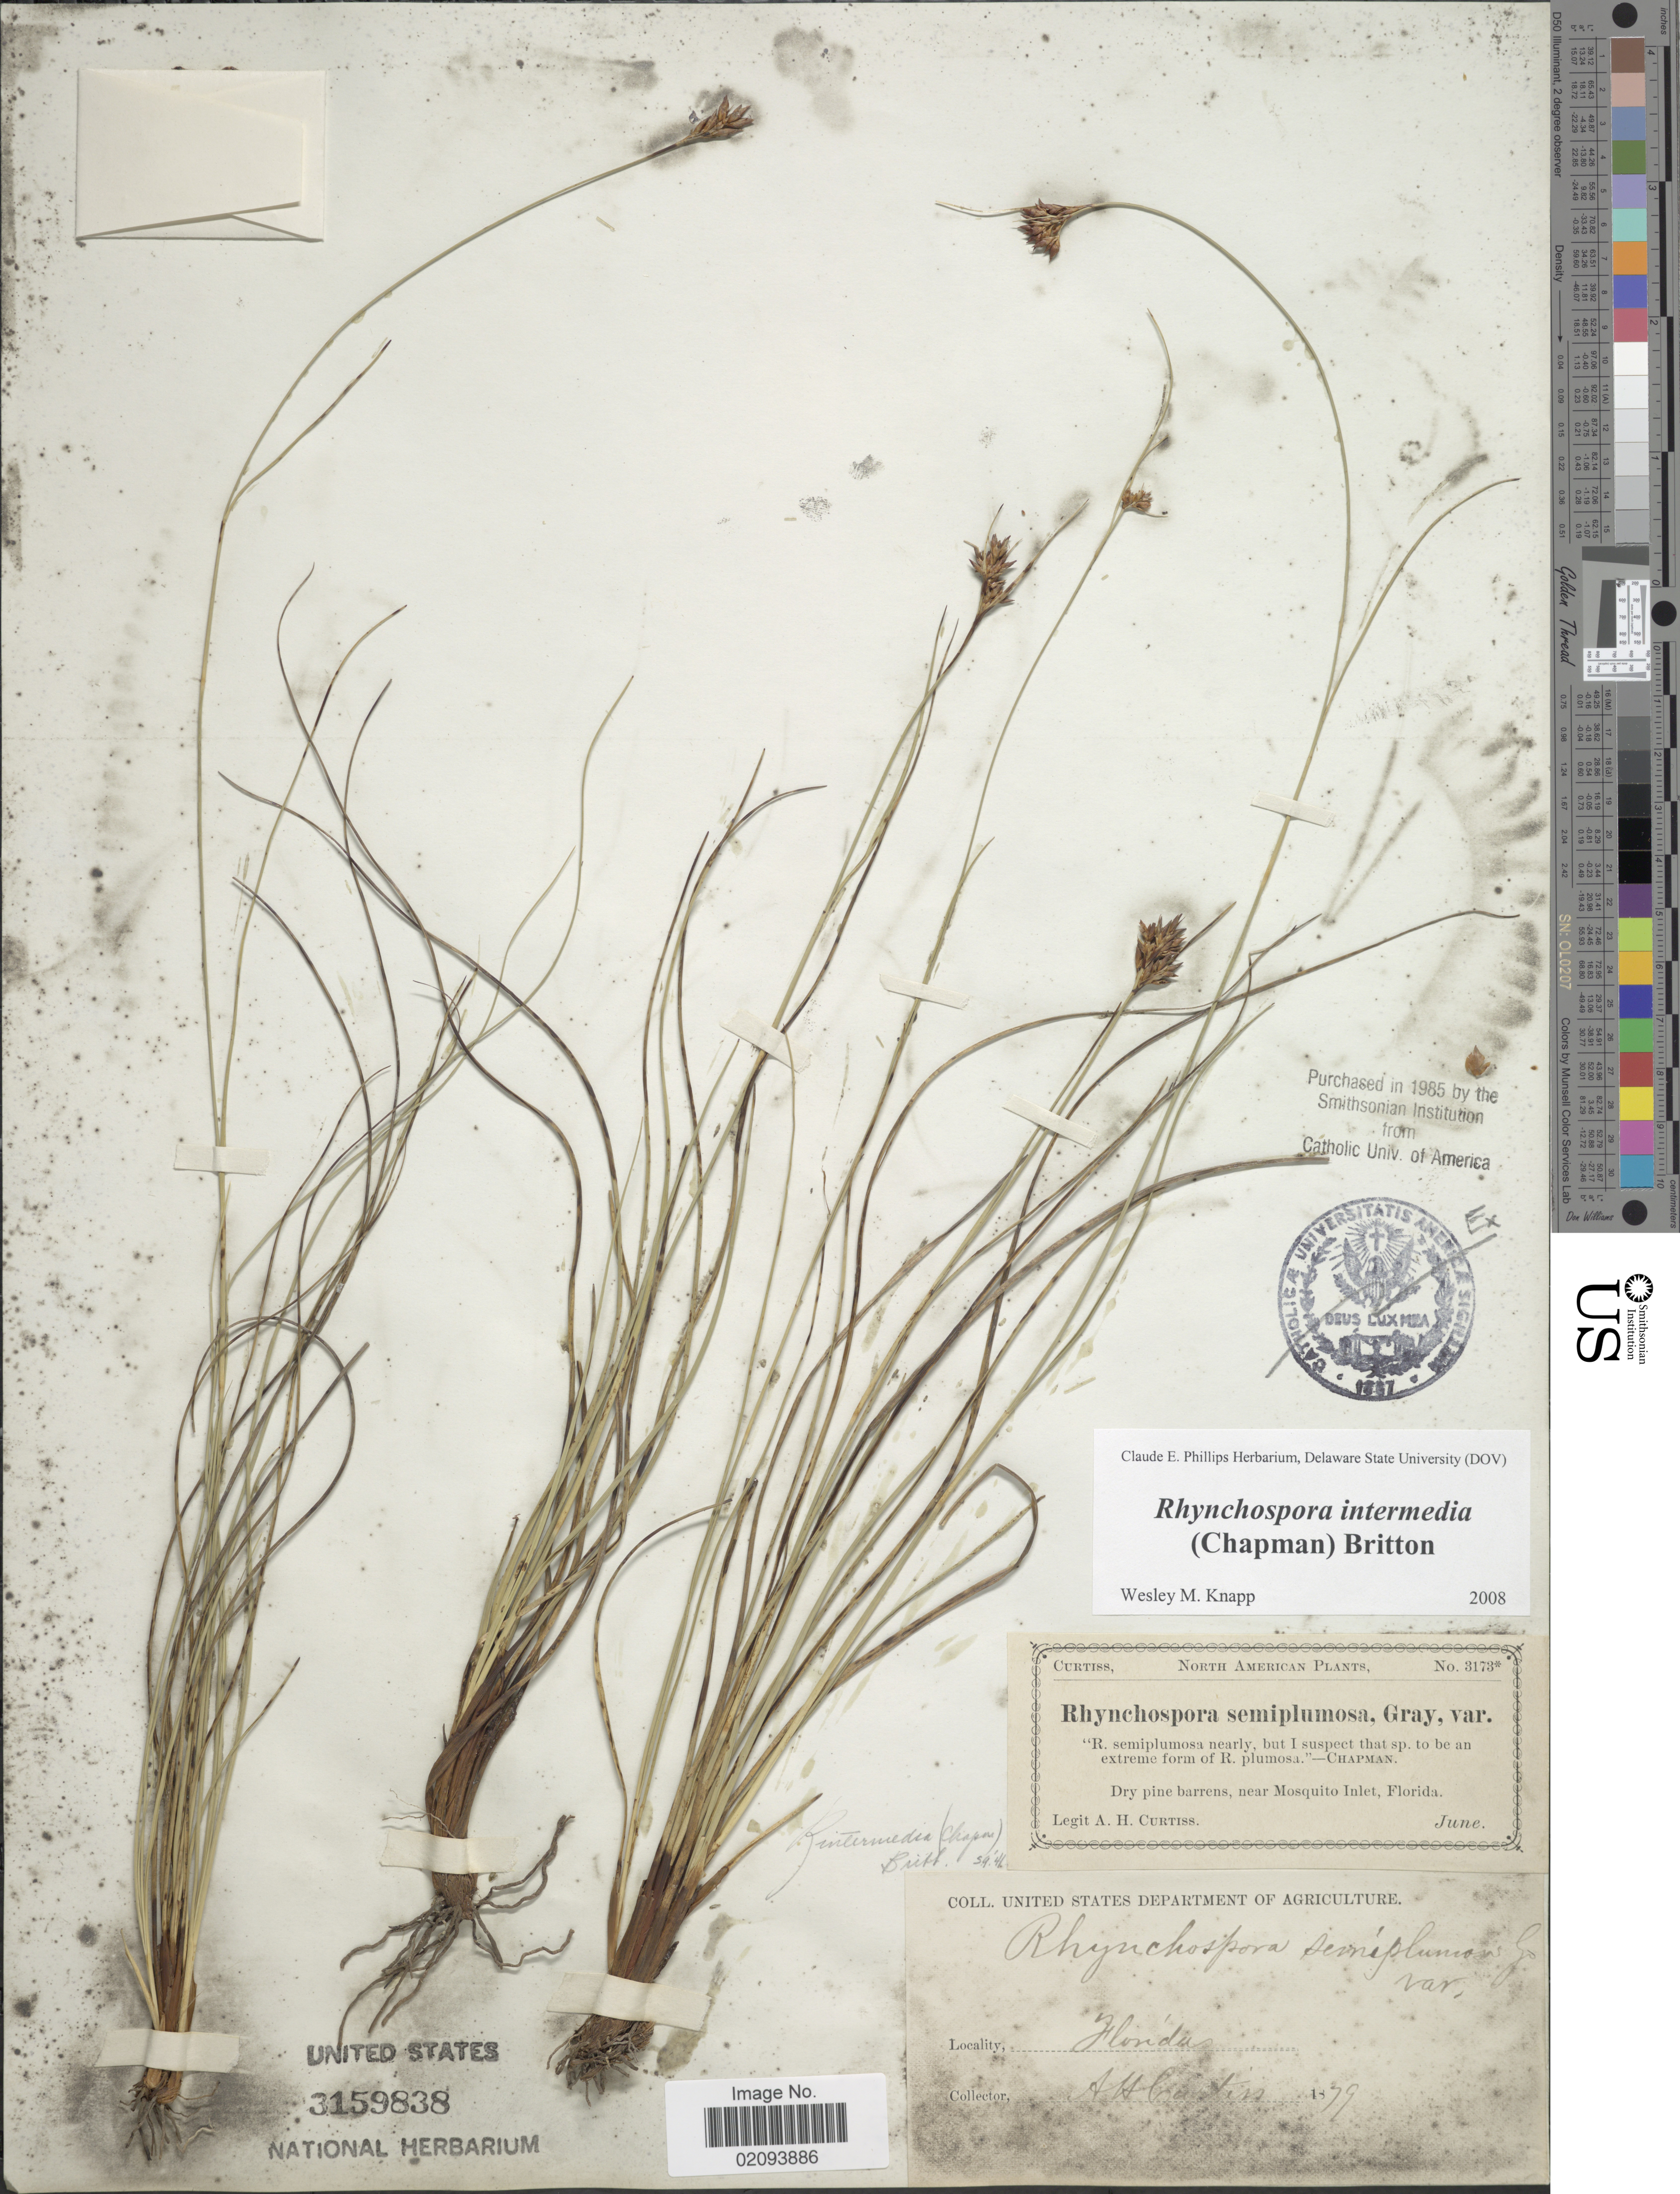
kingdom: Plantae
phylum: Tracheophyta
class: Liliopsida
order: Poales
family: Cyperaceae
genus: Rhynchospora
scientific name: Rhynchospora intermedia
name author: (Chapm.) Britton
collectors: A. H. Curtiss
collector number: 3173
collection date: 1879-06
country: United States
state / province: Florida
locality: Dry pine barrens, near Mosquito Inlet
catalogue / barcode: US 3159838